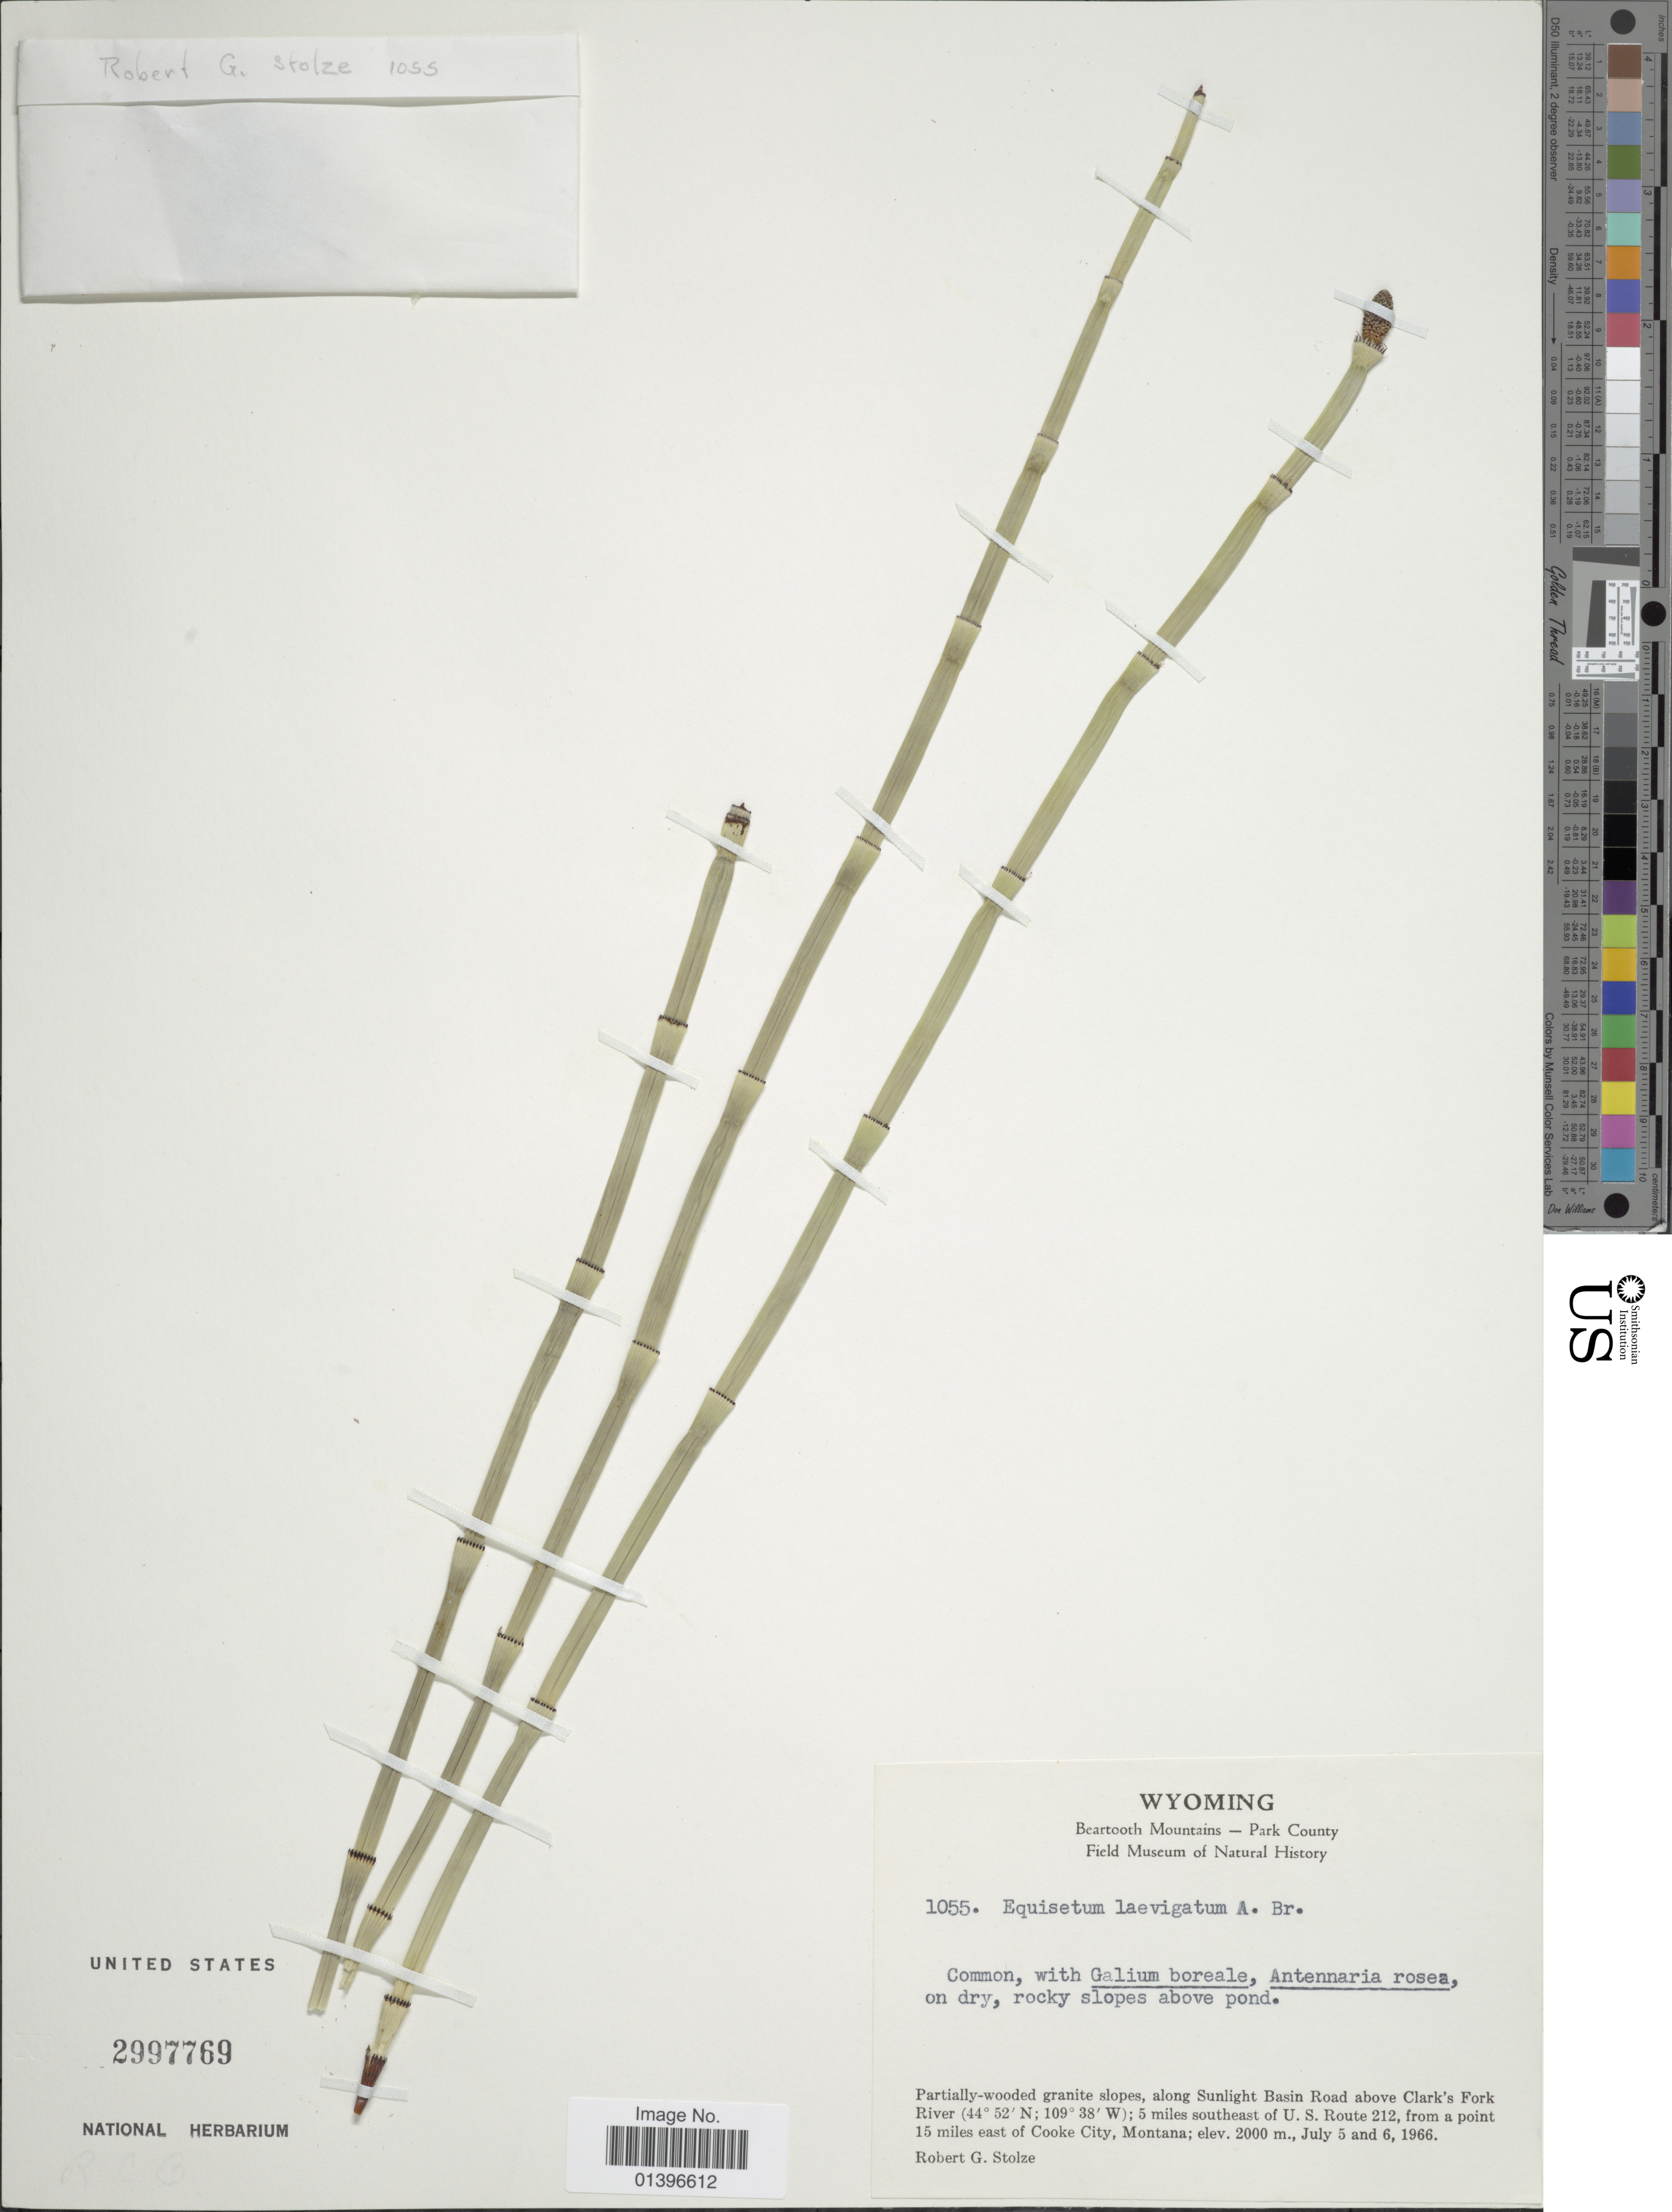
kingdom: Plantae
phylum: Tracheophyta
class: Polypodiopsida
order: Equisetales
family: Equisetaceae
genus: Equisetum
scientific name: Equisetum laevigatum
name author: A. Braun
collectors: R. G. Stolze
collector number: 1055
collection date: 1966-07-05/1966-07-06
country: United States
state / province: Wyoming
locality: Beartooth Mountains - Park County. Partially-wooded granite slopes, along Sunlight Basin Road above Clark's Fork River; 5 miles southeast of U.S. Route 212, from a point 15 miles east of Cooke City, Montana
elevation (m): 2000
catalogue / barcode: US 2997769